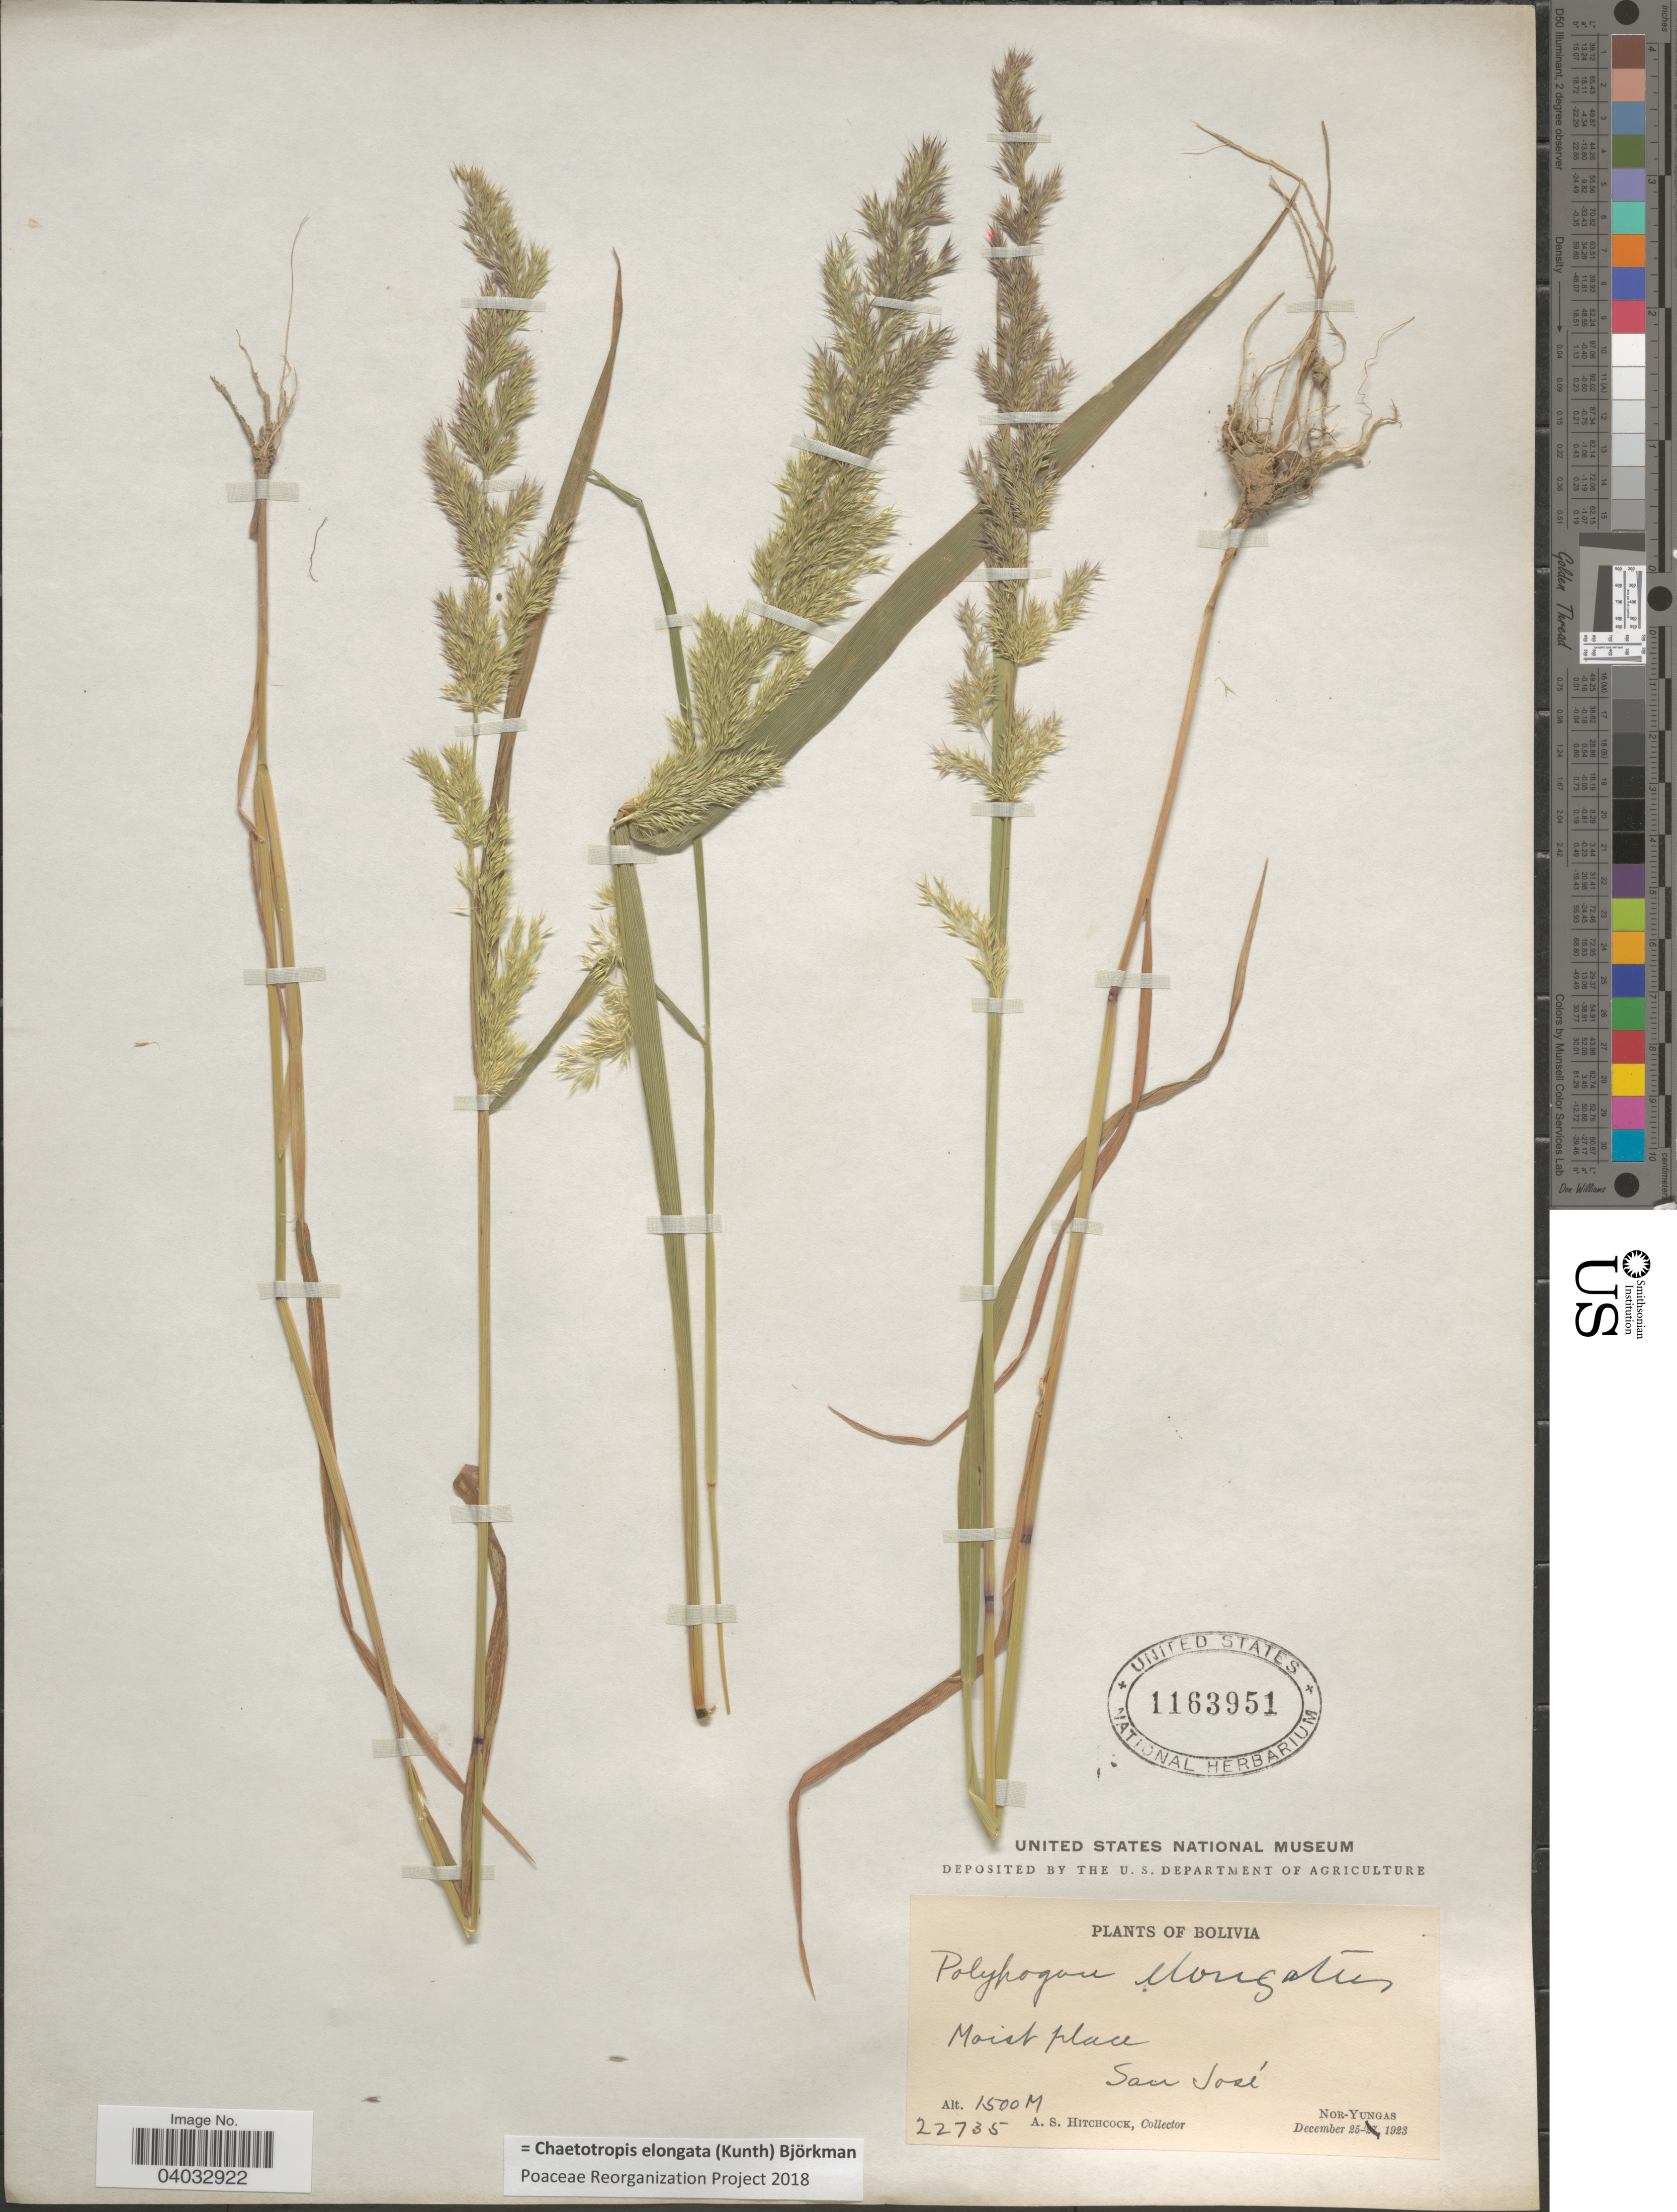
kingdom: Plantae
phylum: Tracheophyta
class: Liliopsida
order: Poales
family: Poaceae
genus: Chaetotropis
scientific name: Chaetotropis elongata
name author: (Kunth) Björkman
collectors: A. S. Hitchcock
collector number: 22735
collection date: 1923-12-25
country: Bolivia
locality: Moist places. San José. Nor-Yungas.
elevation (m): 1500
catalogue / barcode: US 1163951